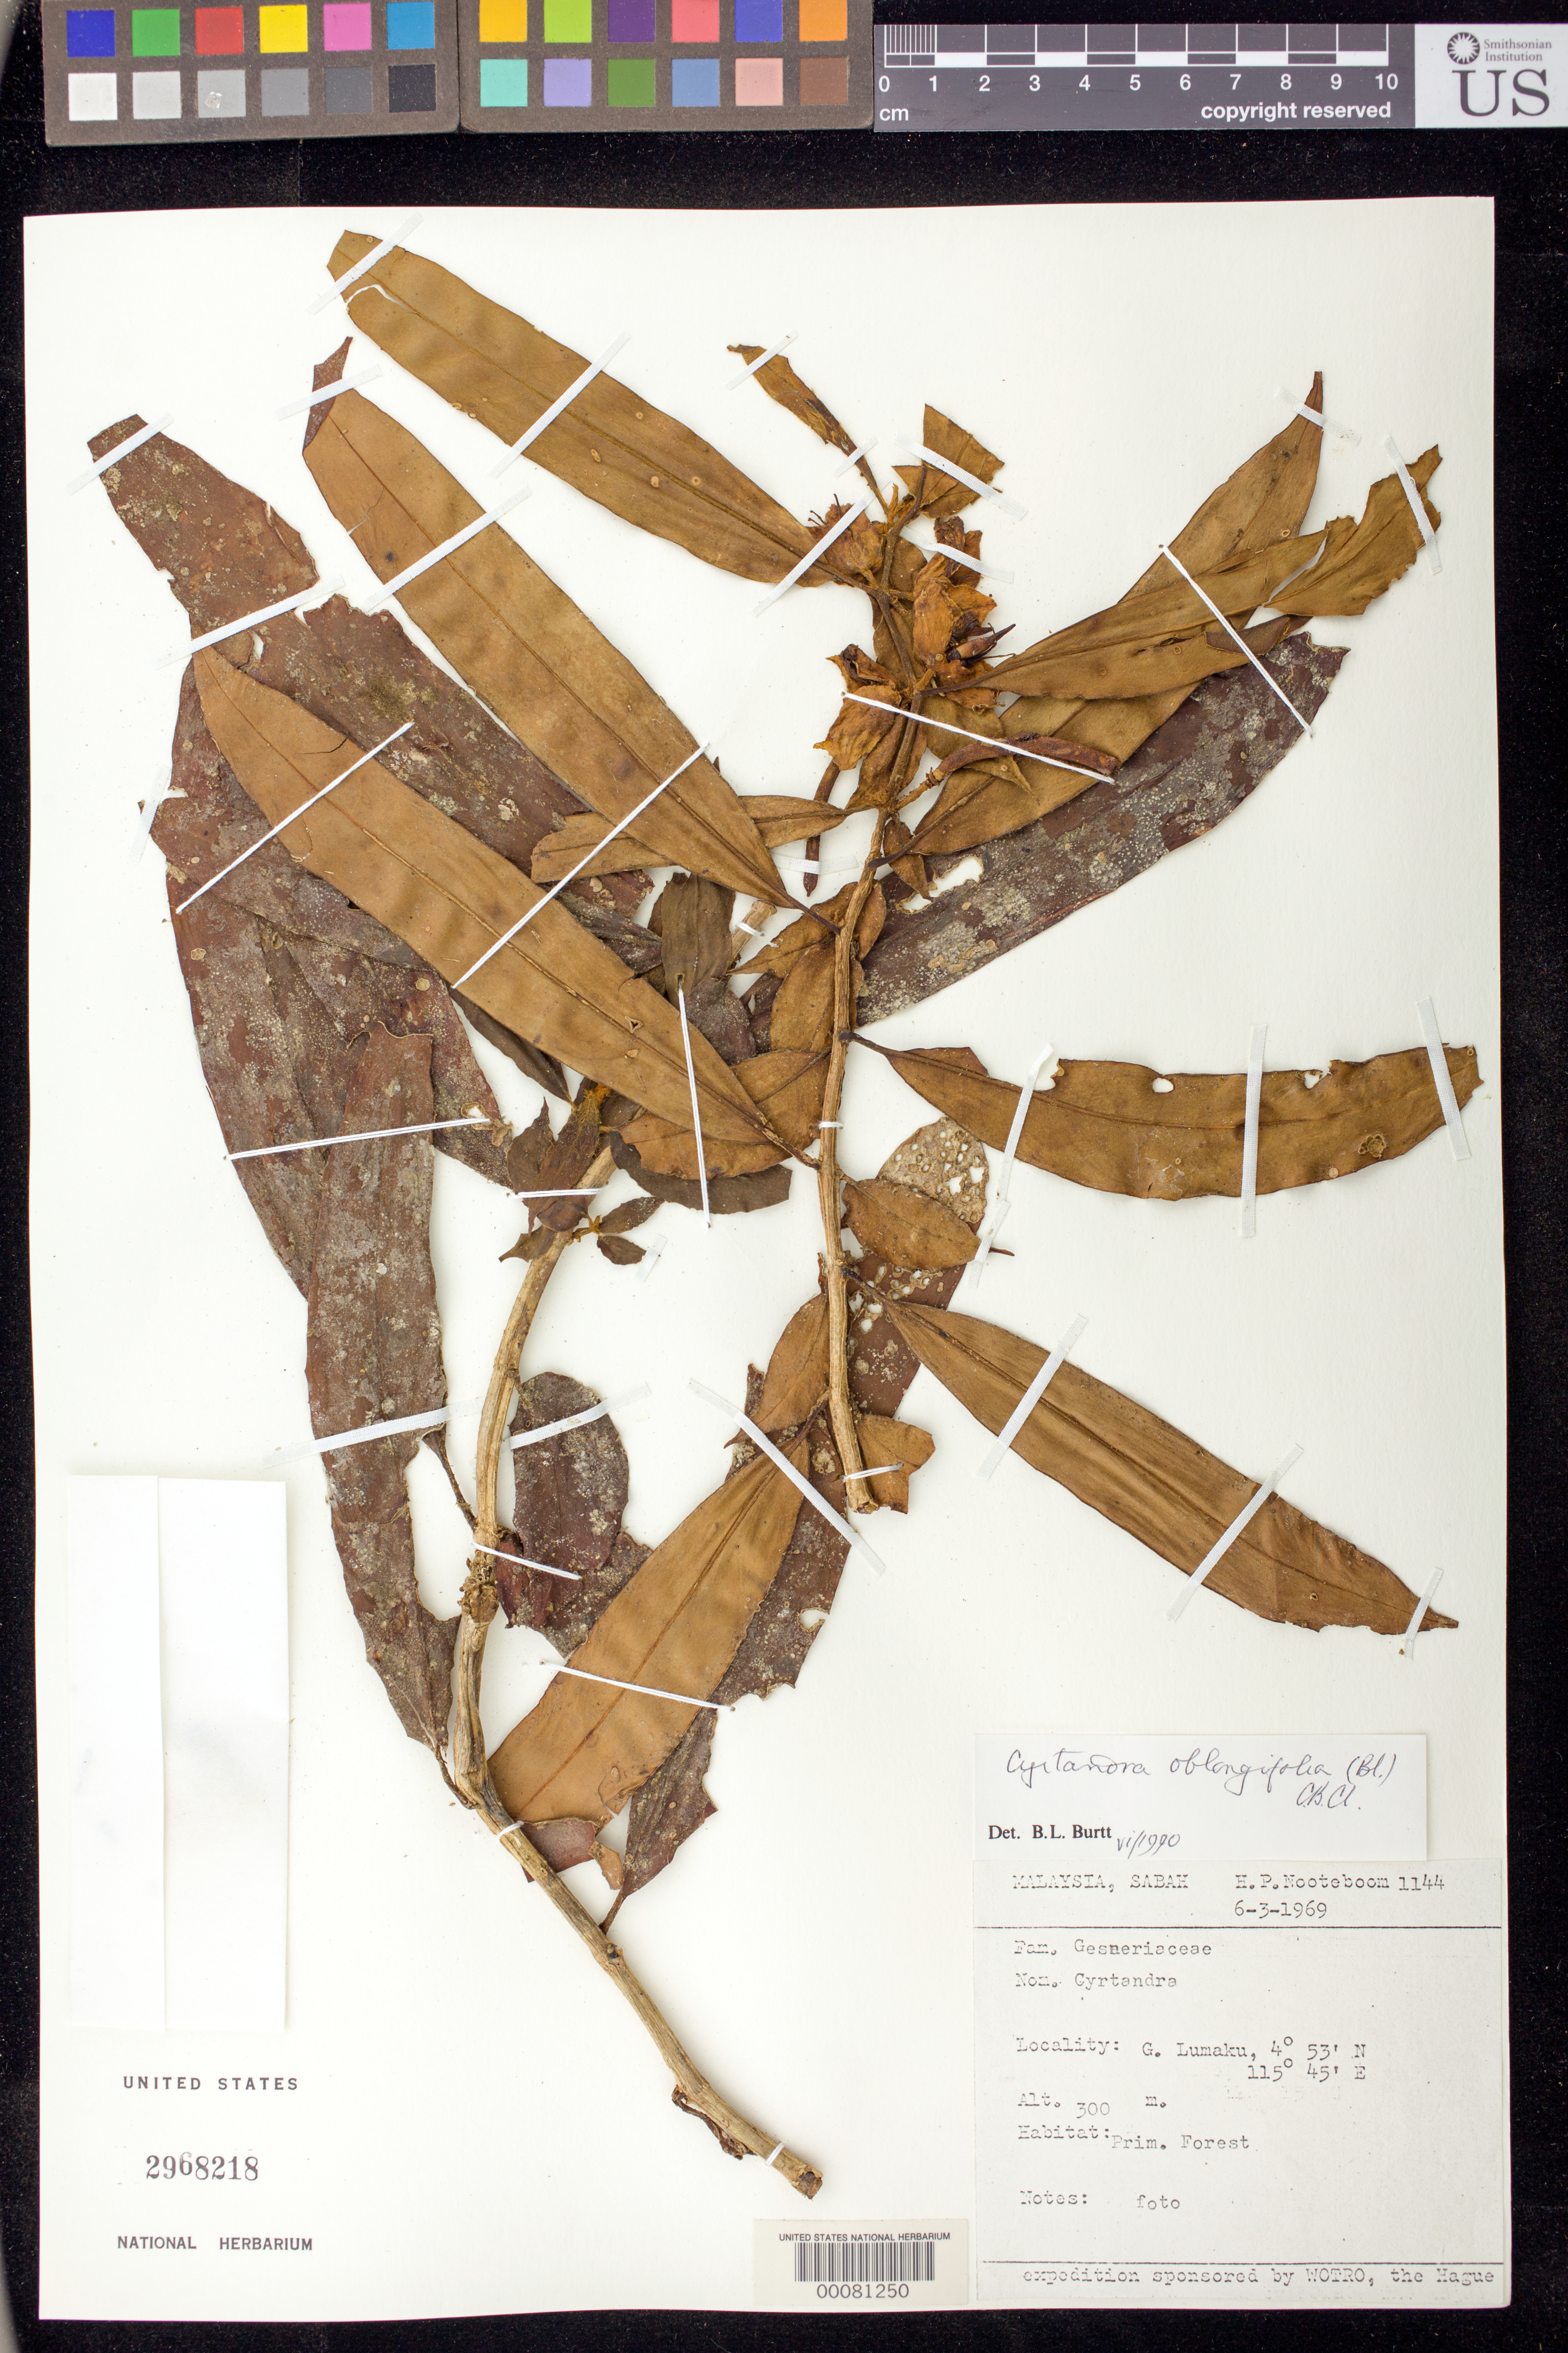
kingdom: Plantae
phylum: Tracheophyta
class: Magnoliopsida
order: Lamiales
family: Gesneriaceae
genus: Cyrtandra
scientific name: Cyrtandra oblongifolia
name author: (Blume) Benth. & Hook. ex C.B. Clarke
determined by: Burtt, B. L.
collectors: H. P. Nooteboom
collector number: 1144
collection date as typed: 06 Mar 1969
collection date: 1969-03-06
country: Malaysia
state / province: Sabah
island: Borneo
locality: G lumaku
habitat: Prim forest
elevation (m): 300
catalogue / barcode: US 2968218